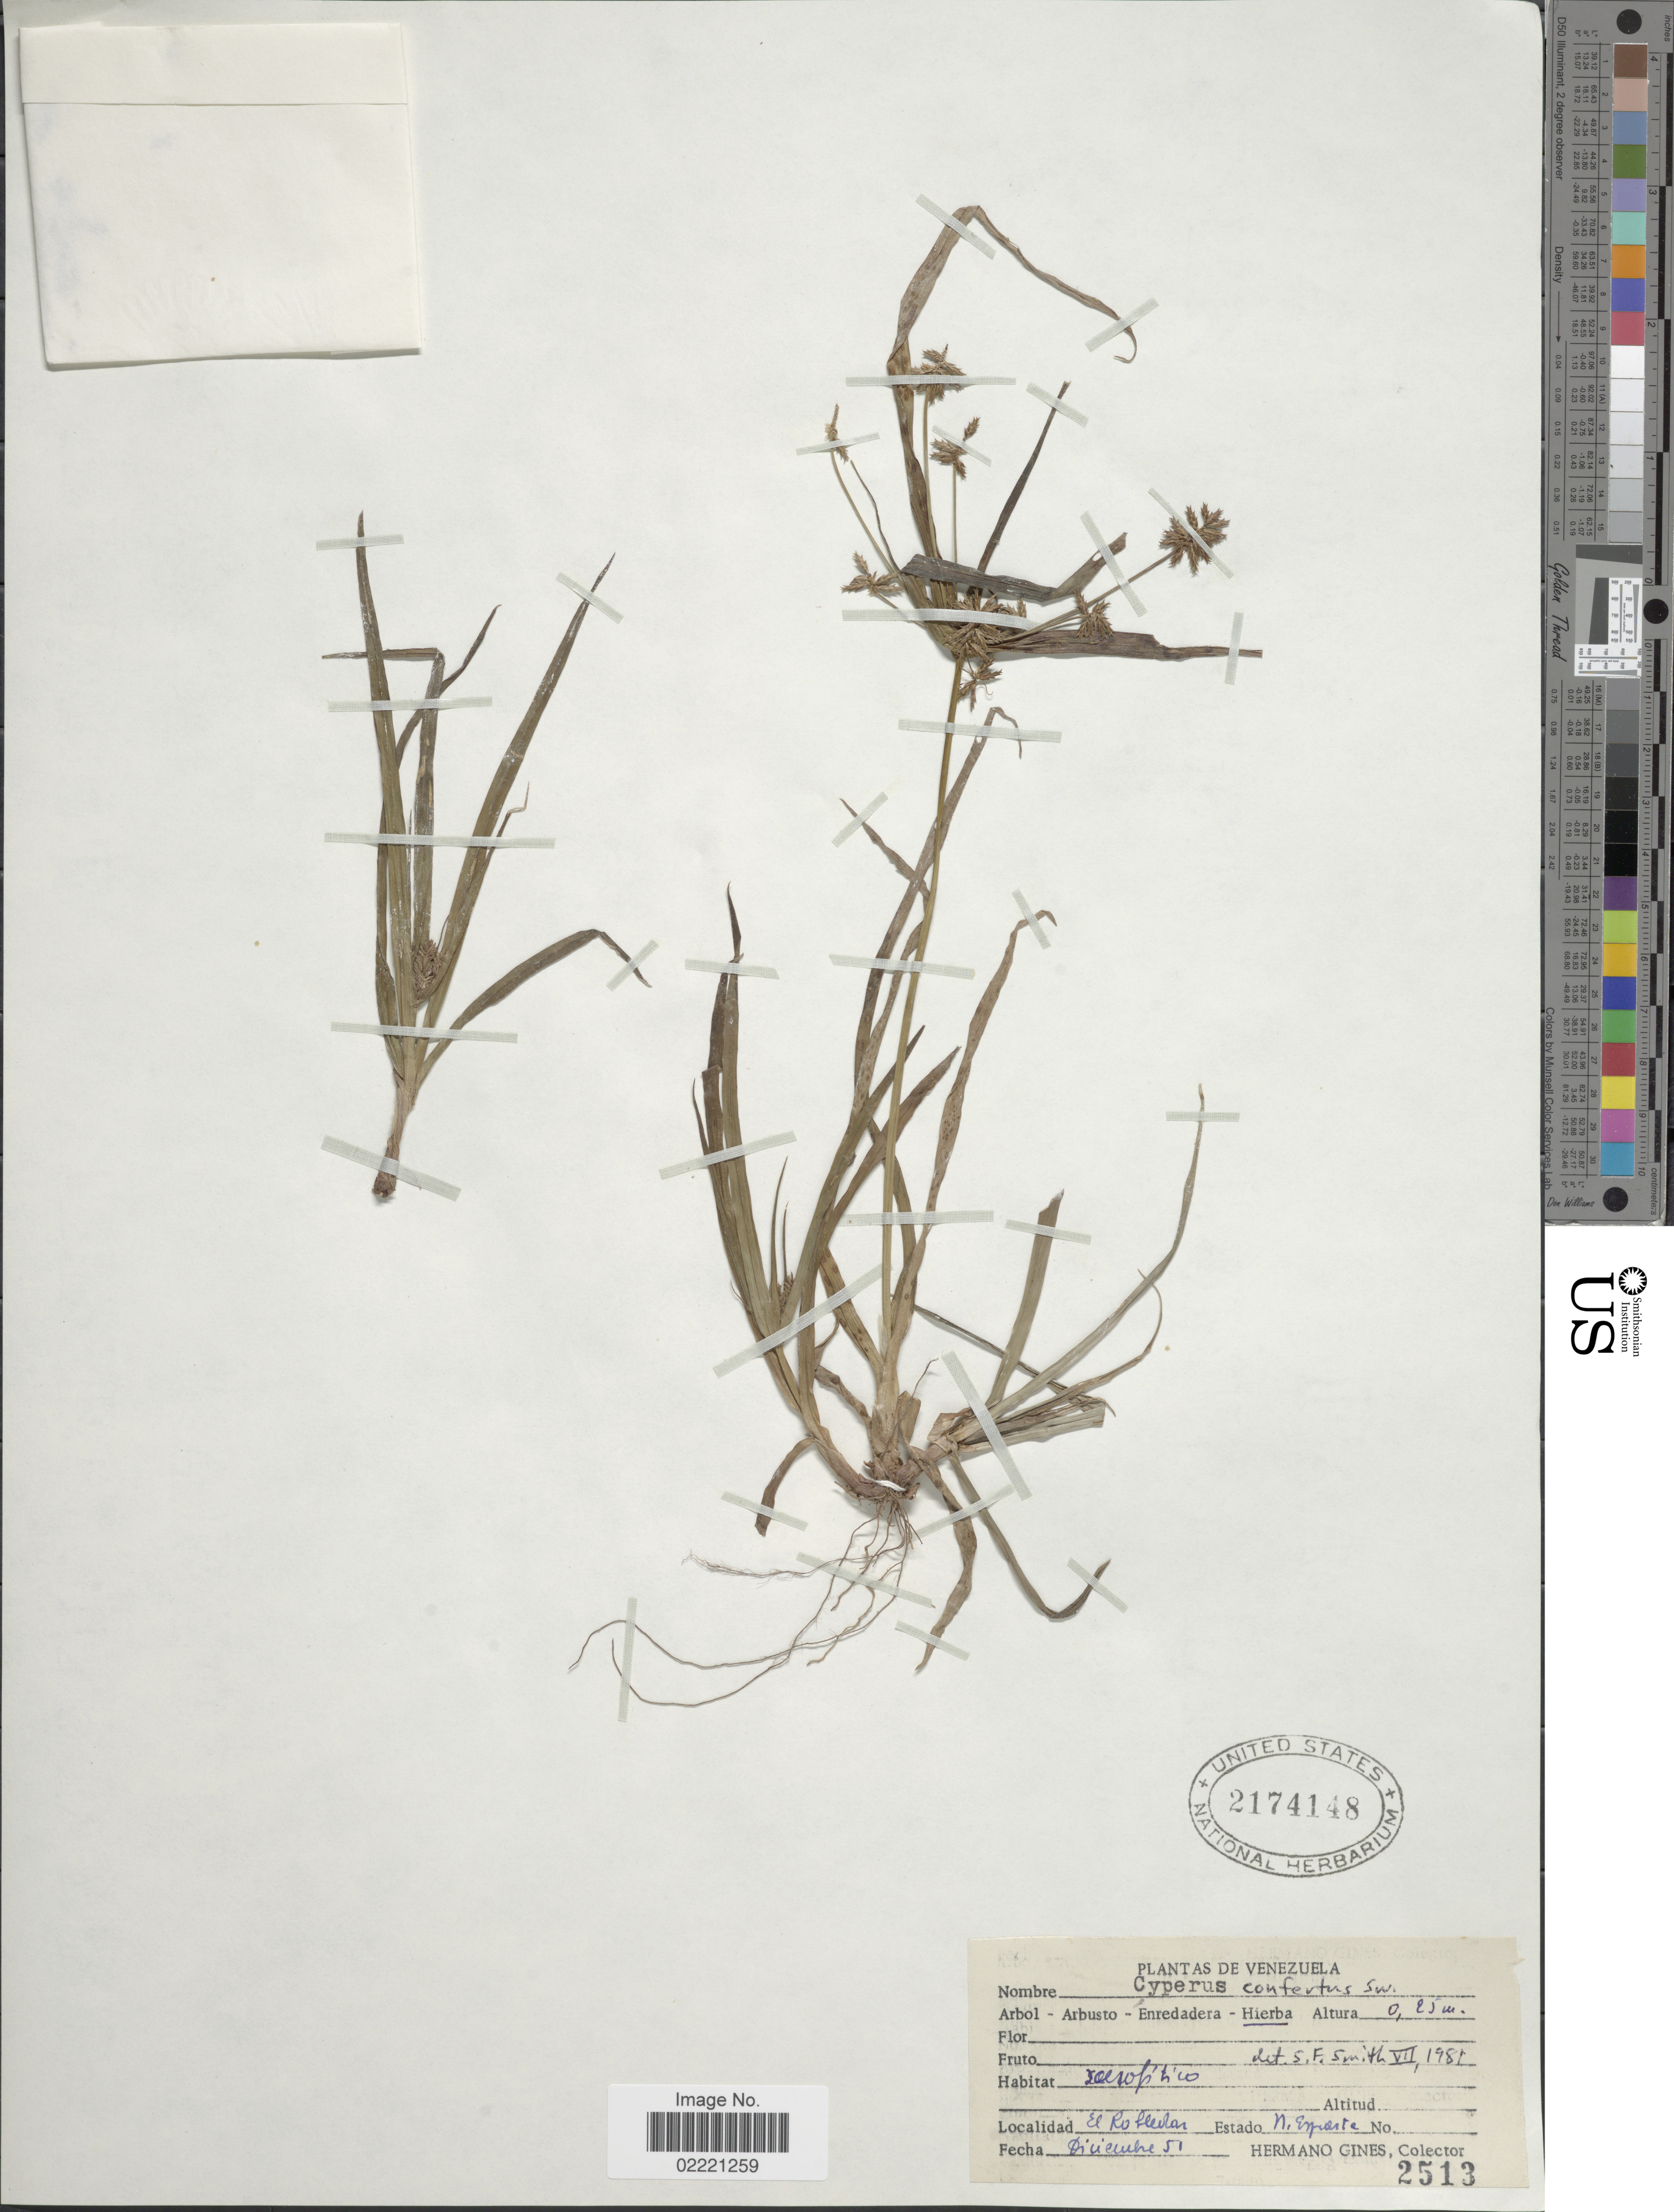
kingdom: Plantae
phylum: Tracheophyta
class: Liliopsida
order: Poales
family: Cyperaceae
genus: Cyperus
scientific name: Cyperus confertus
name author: Sw.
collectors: Bro. Gines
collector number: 2513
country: Venezuela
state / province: Nueva Esparta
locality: El Robledar [Robledal]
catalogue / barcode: US 2174148